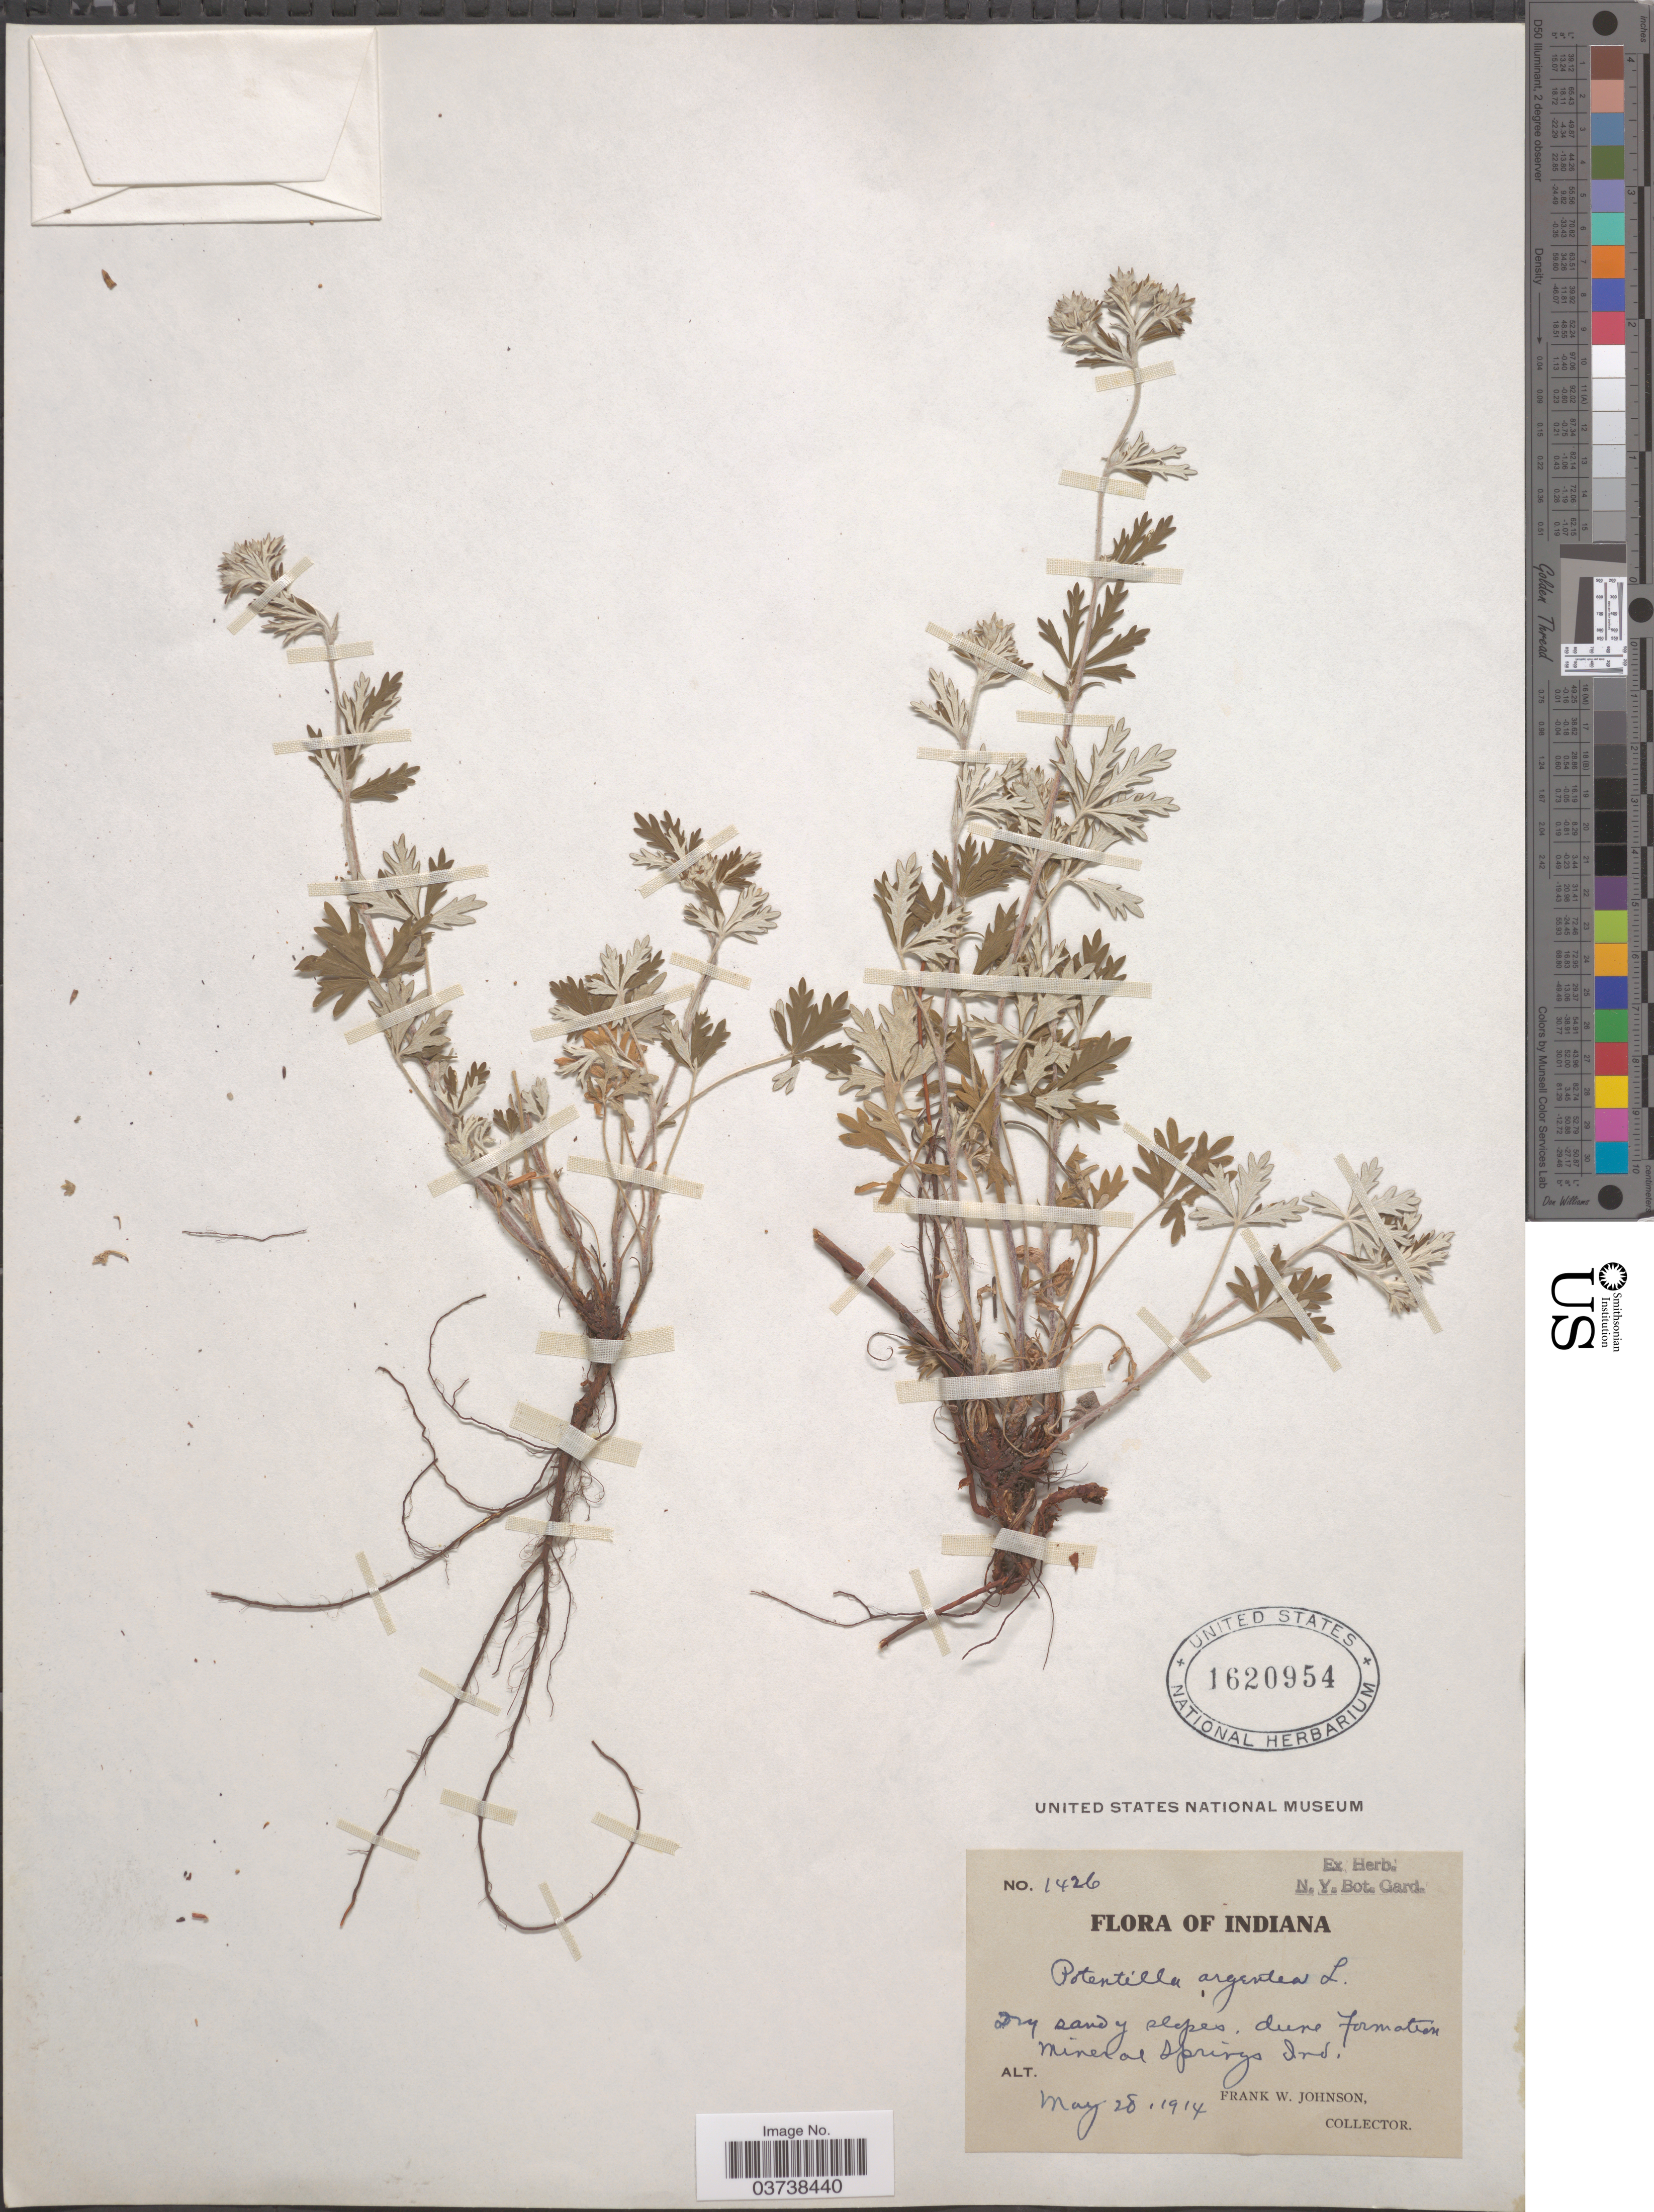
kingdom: Plantae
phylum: Tracheophyta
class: Magnoliopsida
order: Rosales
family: Rosaceae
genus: Potentilla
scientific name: Potentilla argentea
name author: L.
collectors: F. W. Johnson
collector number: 1426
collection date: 1914-05-28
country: United States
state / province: Indiana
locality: Mineral Springs.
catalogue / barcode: US 1620954